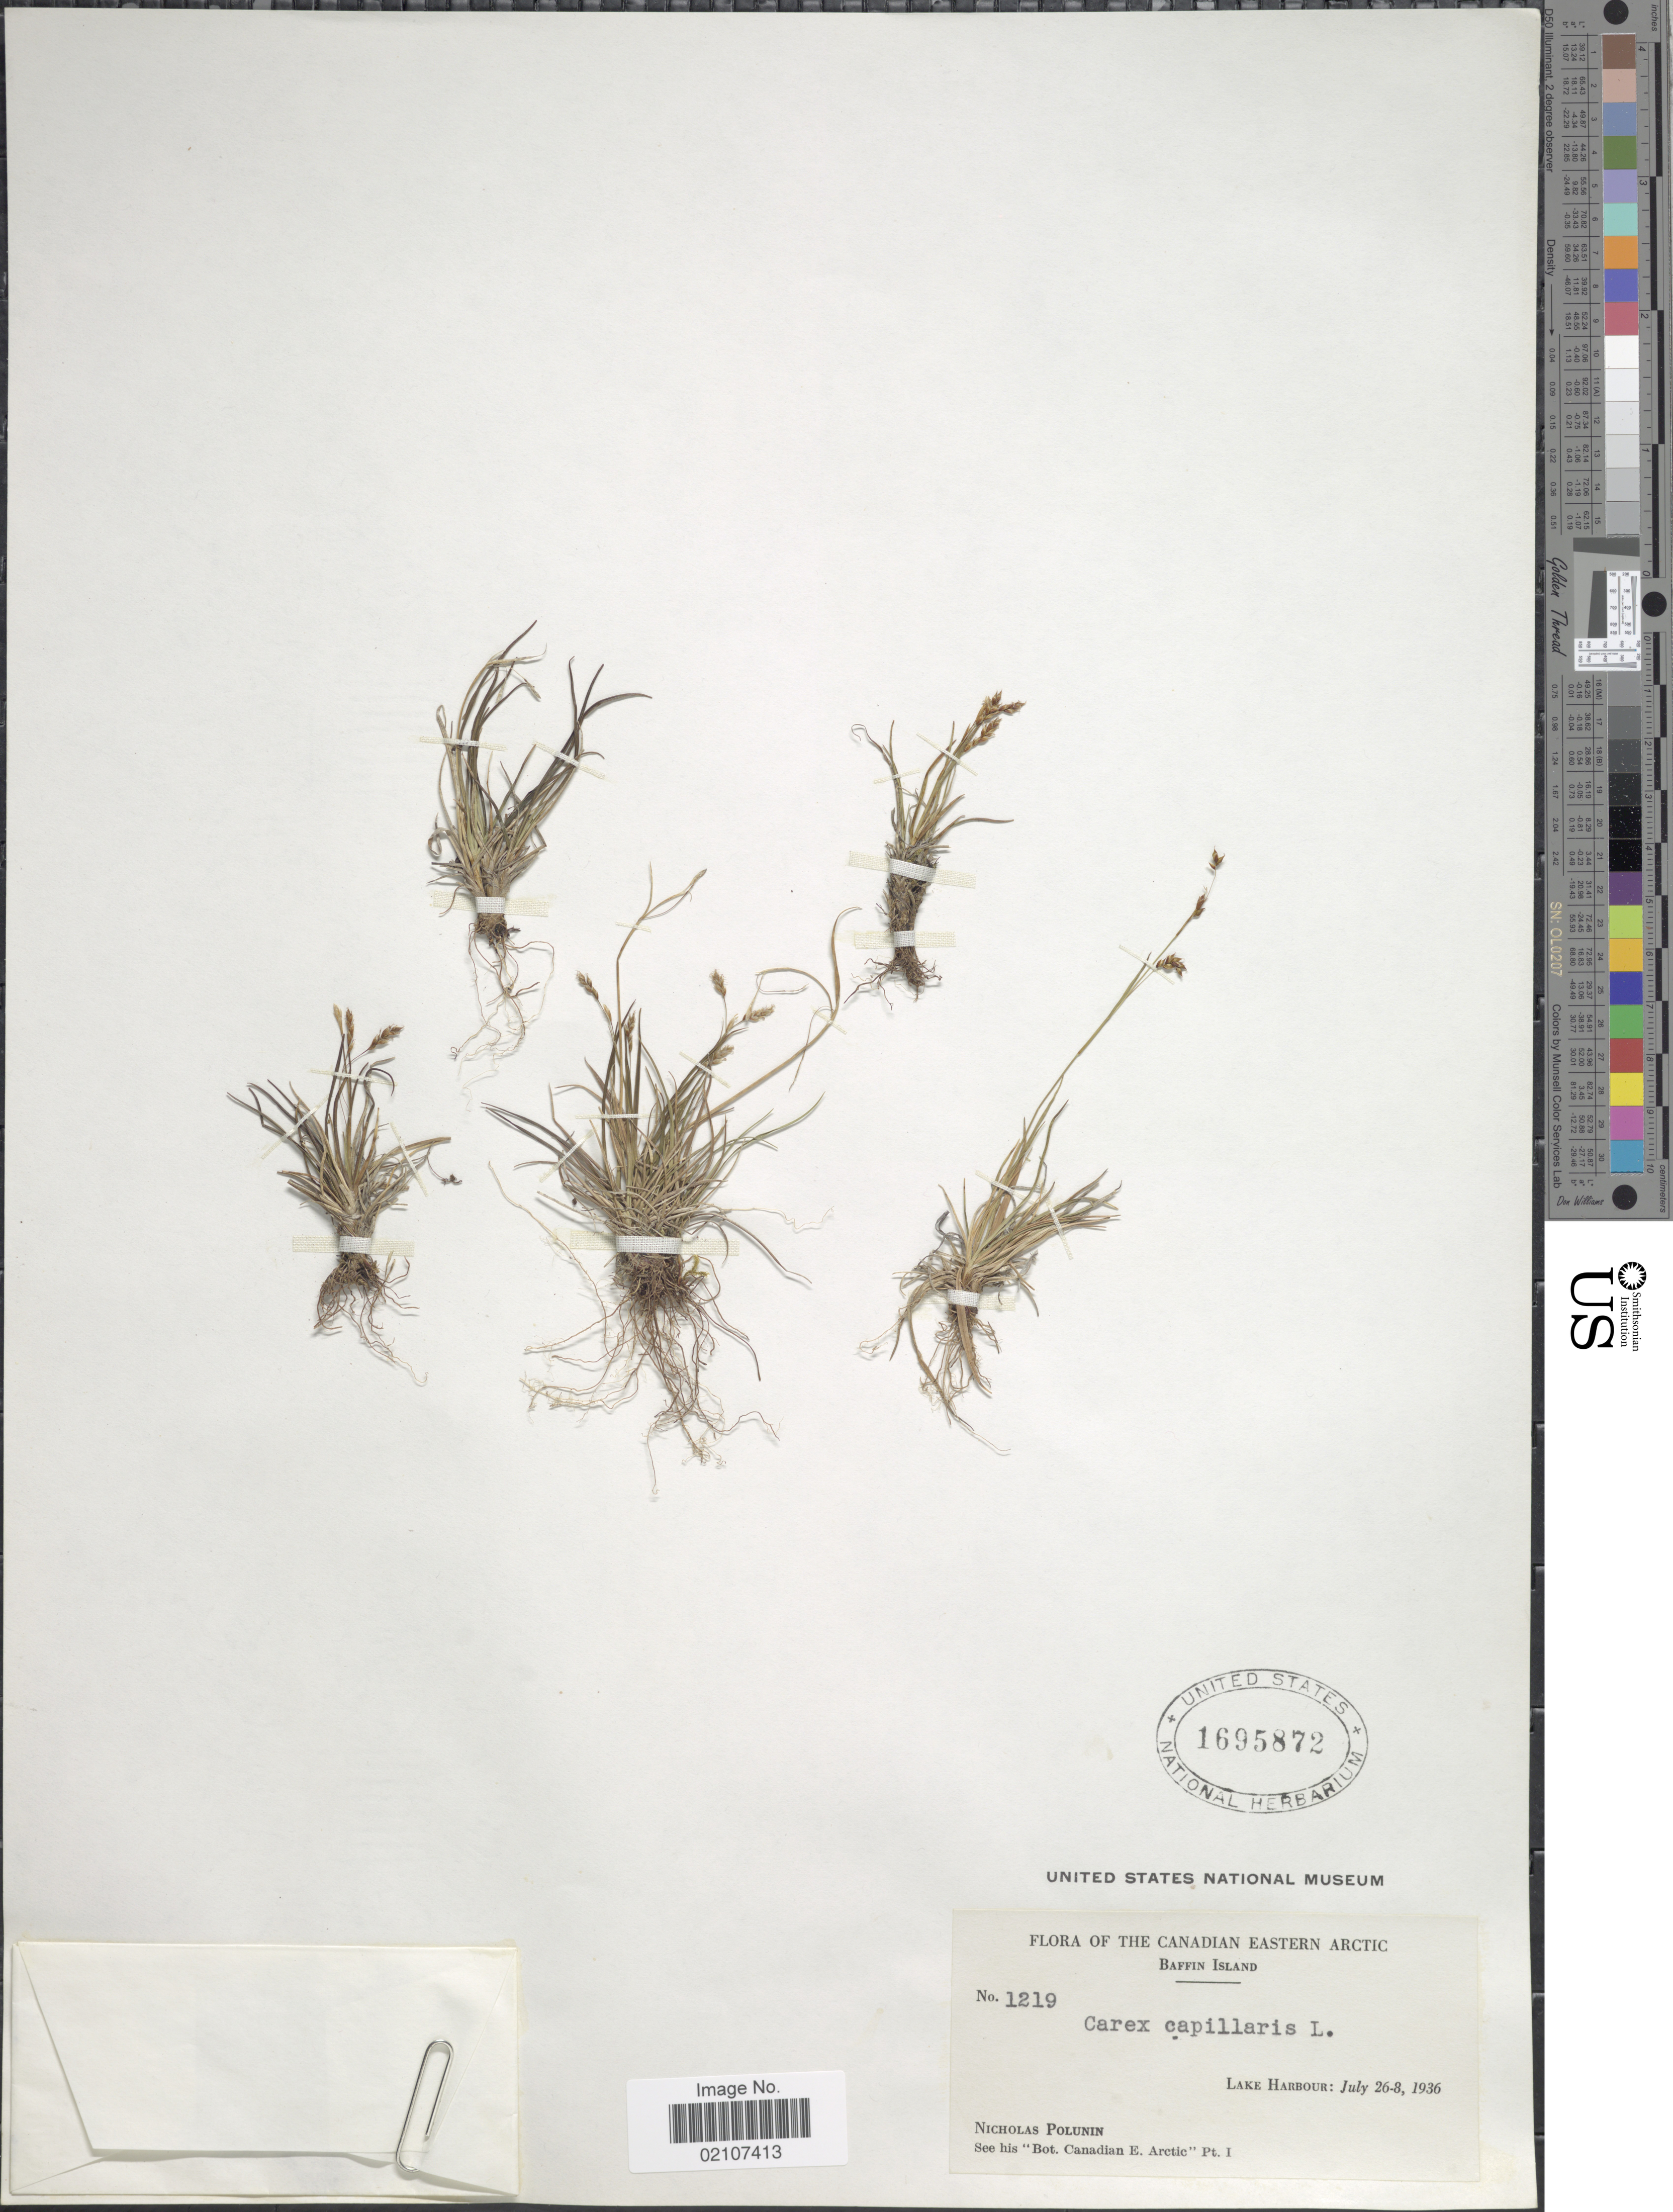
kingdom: Plantae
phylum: Tracheophyta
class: Liliopsida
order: Poales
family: Cyperaceae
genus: Carex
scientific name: Carex capillaris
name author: L.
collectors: N. V. Polunin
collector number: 1219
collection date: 1936-07-26/1936-08-28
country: Canada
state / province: Nunavut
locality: The Canadian Eastern Arctic, Baffin Island, lake Harbour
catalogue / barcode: US 1695872